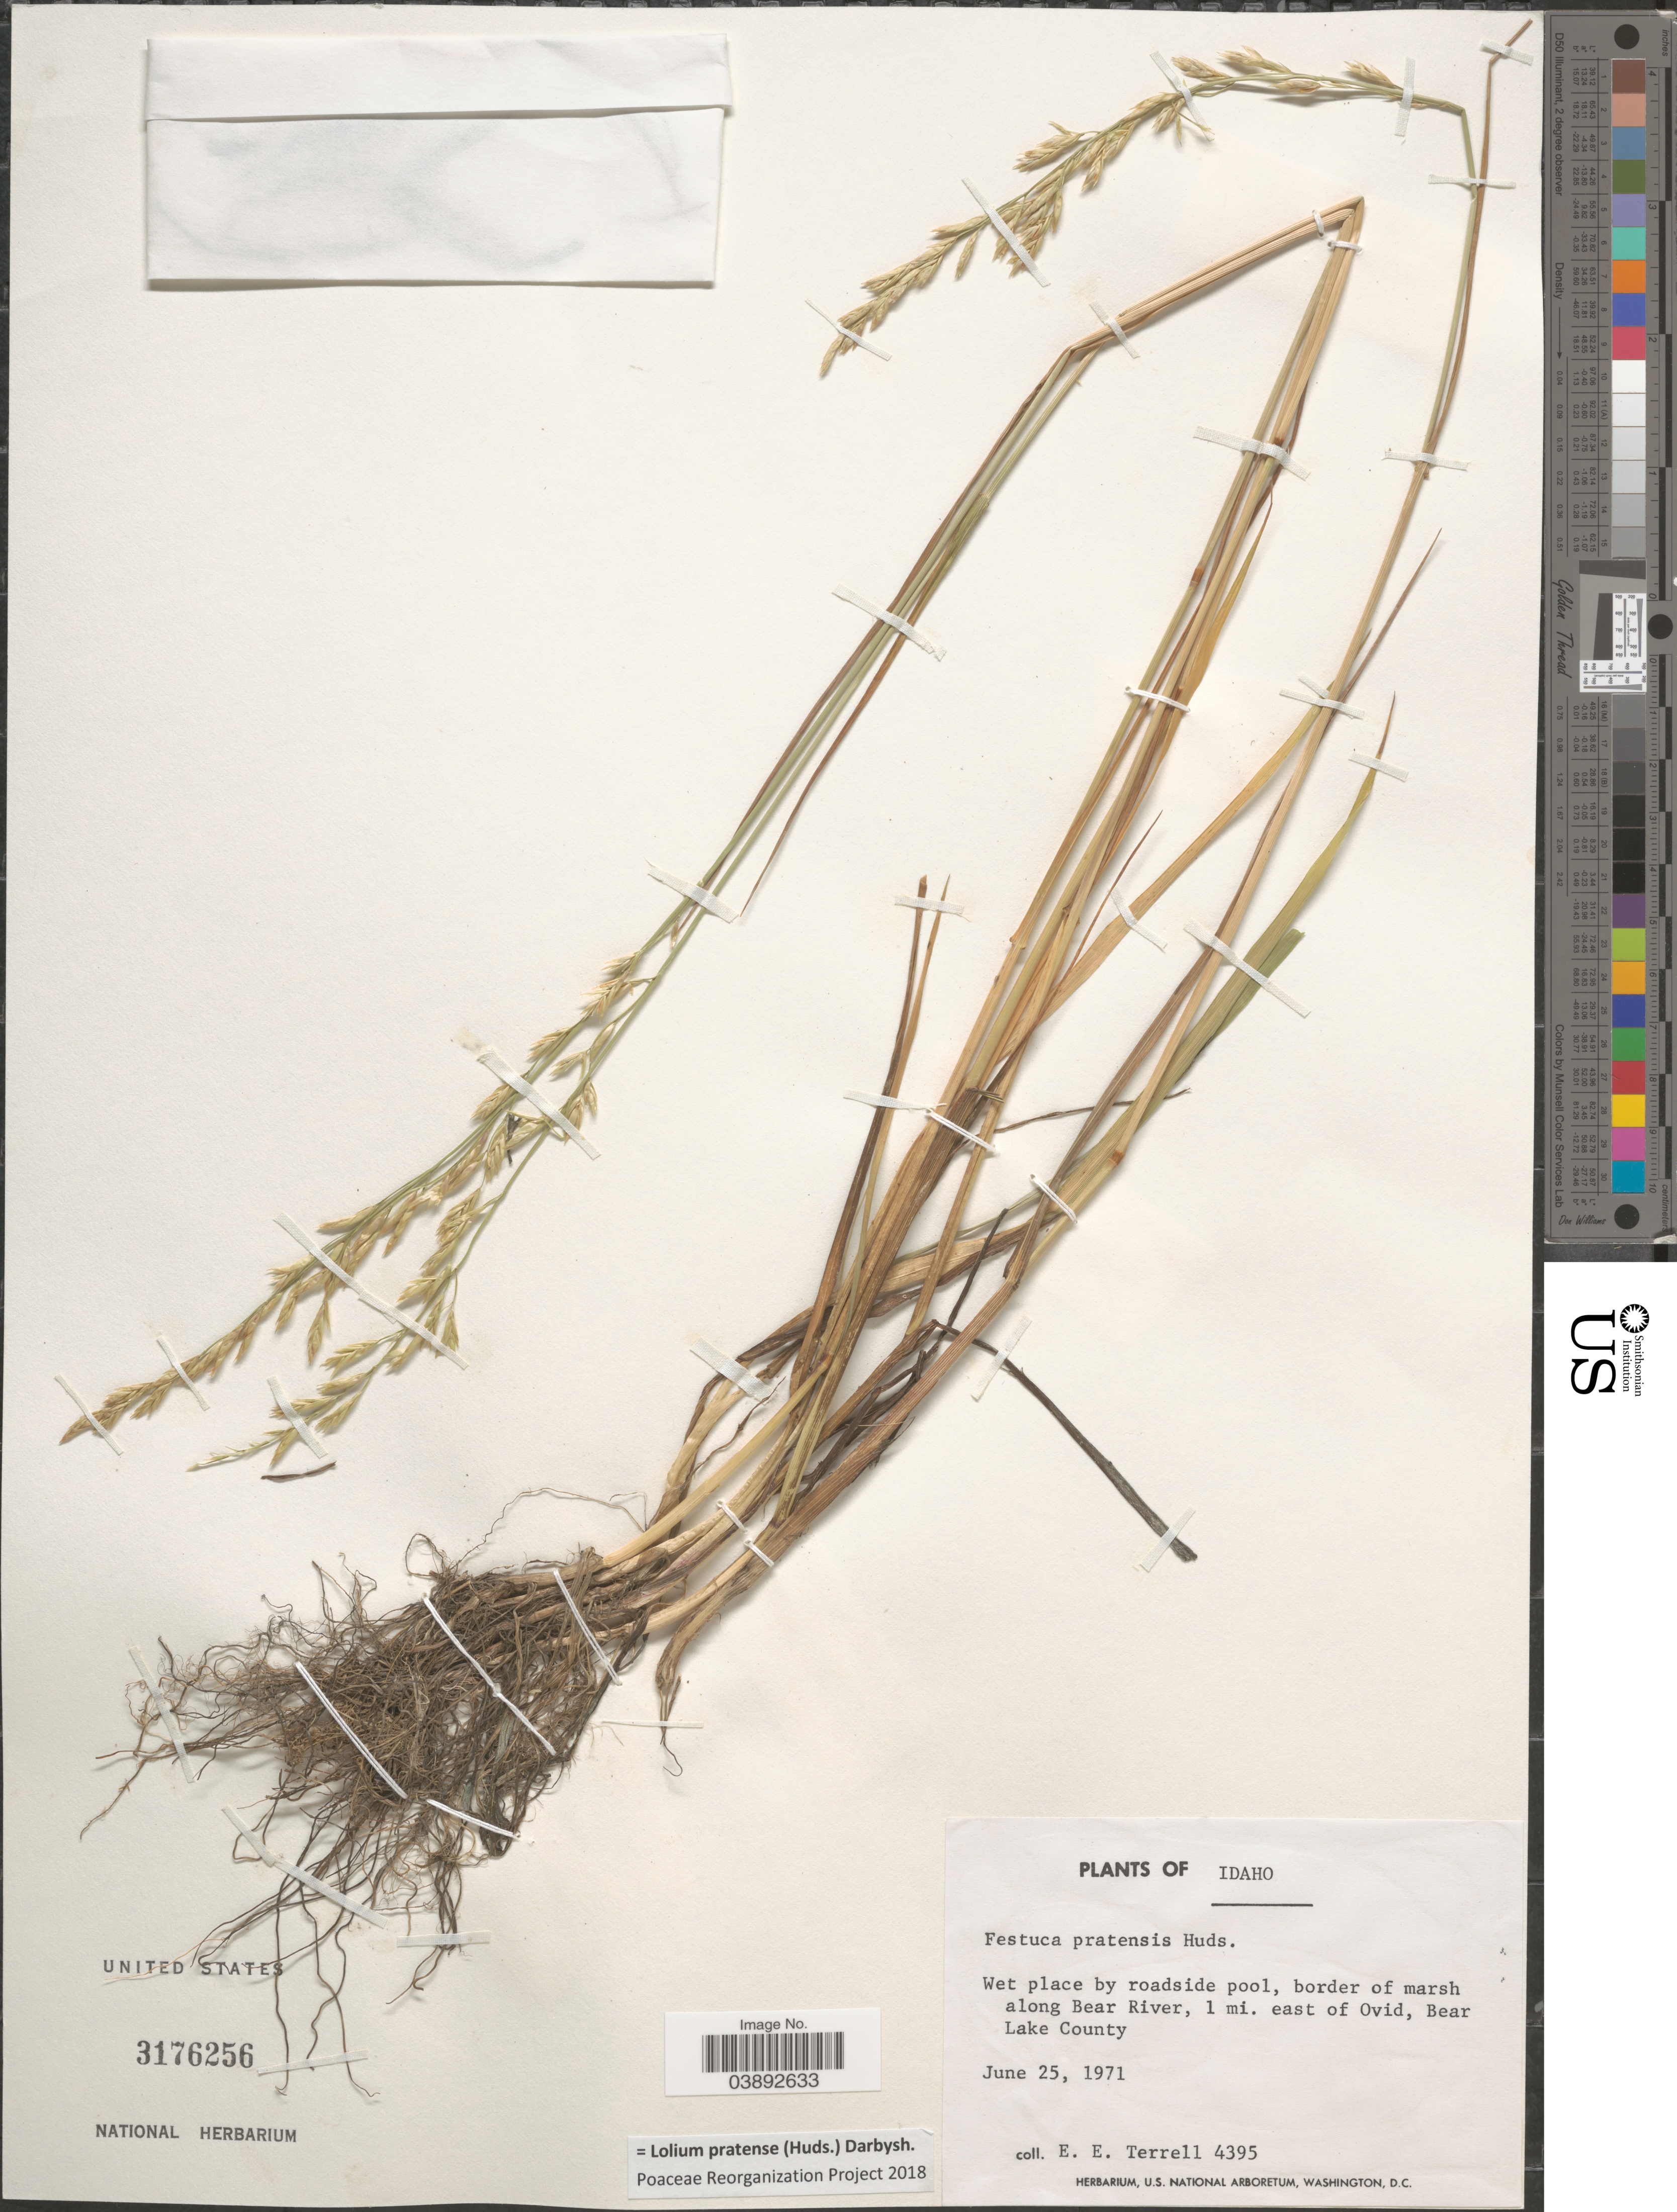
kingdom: Plantae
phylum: Tracheophyta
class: Liliopsida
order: Poales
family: Poaceae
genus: Lolium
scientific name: Lolium pratense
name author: (Huds.) Darbysh.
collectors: E. E. Terrell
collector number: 4395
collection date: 1971-06-25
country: United States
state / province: Idaho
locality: Wet place by roadside pool, border of marsh along Bear River, 1 mi. east of Ovid, Bear Lake County.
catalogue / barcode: US 3176256